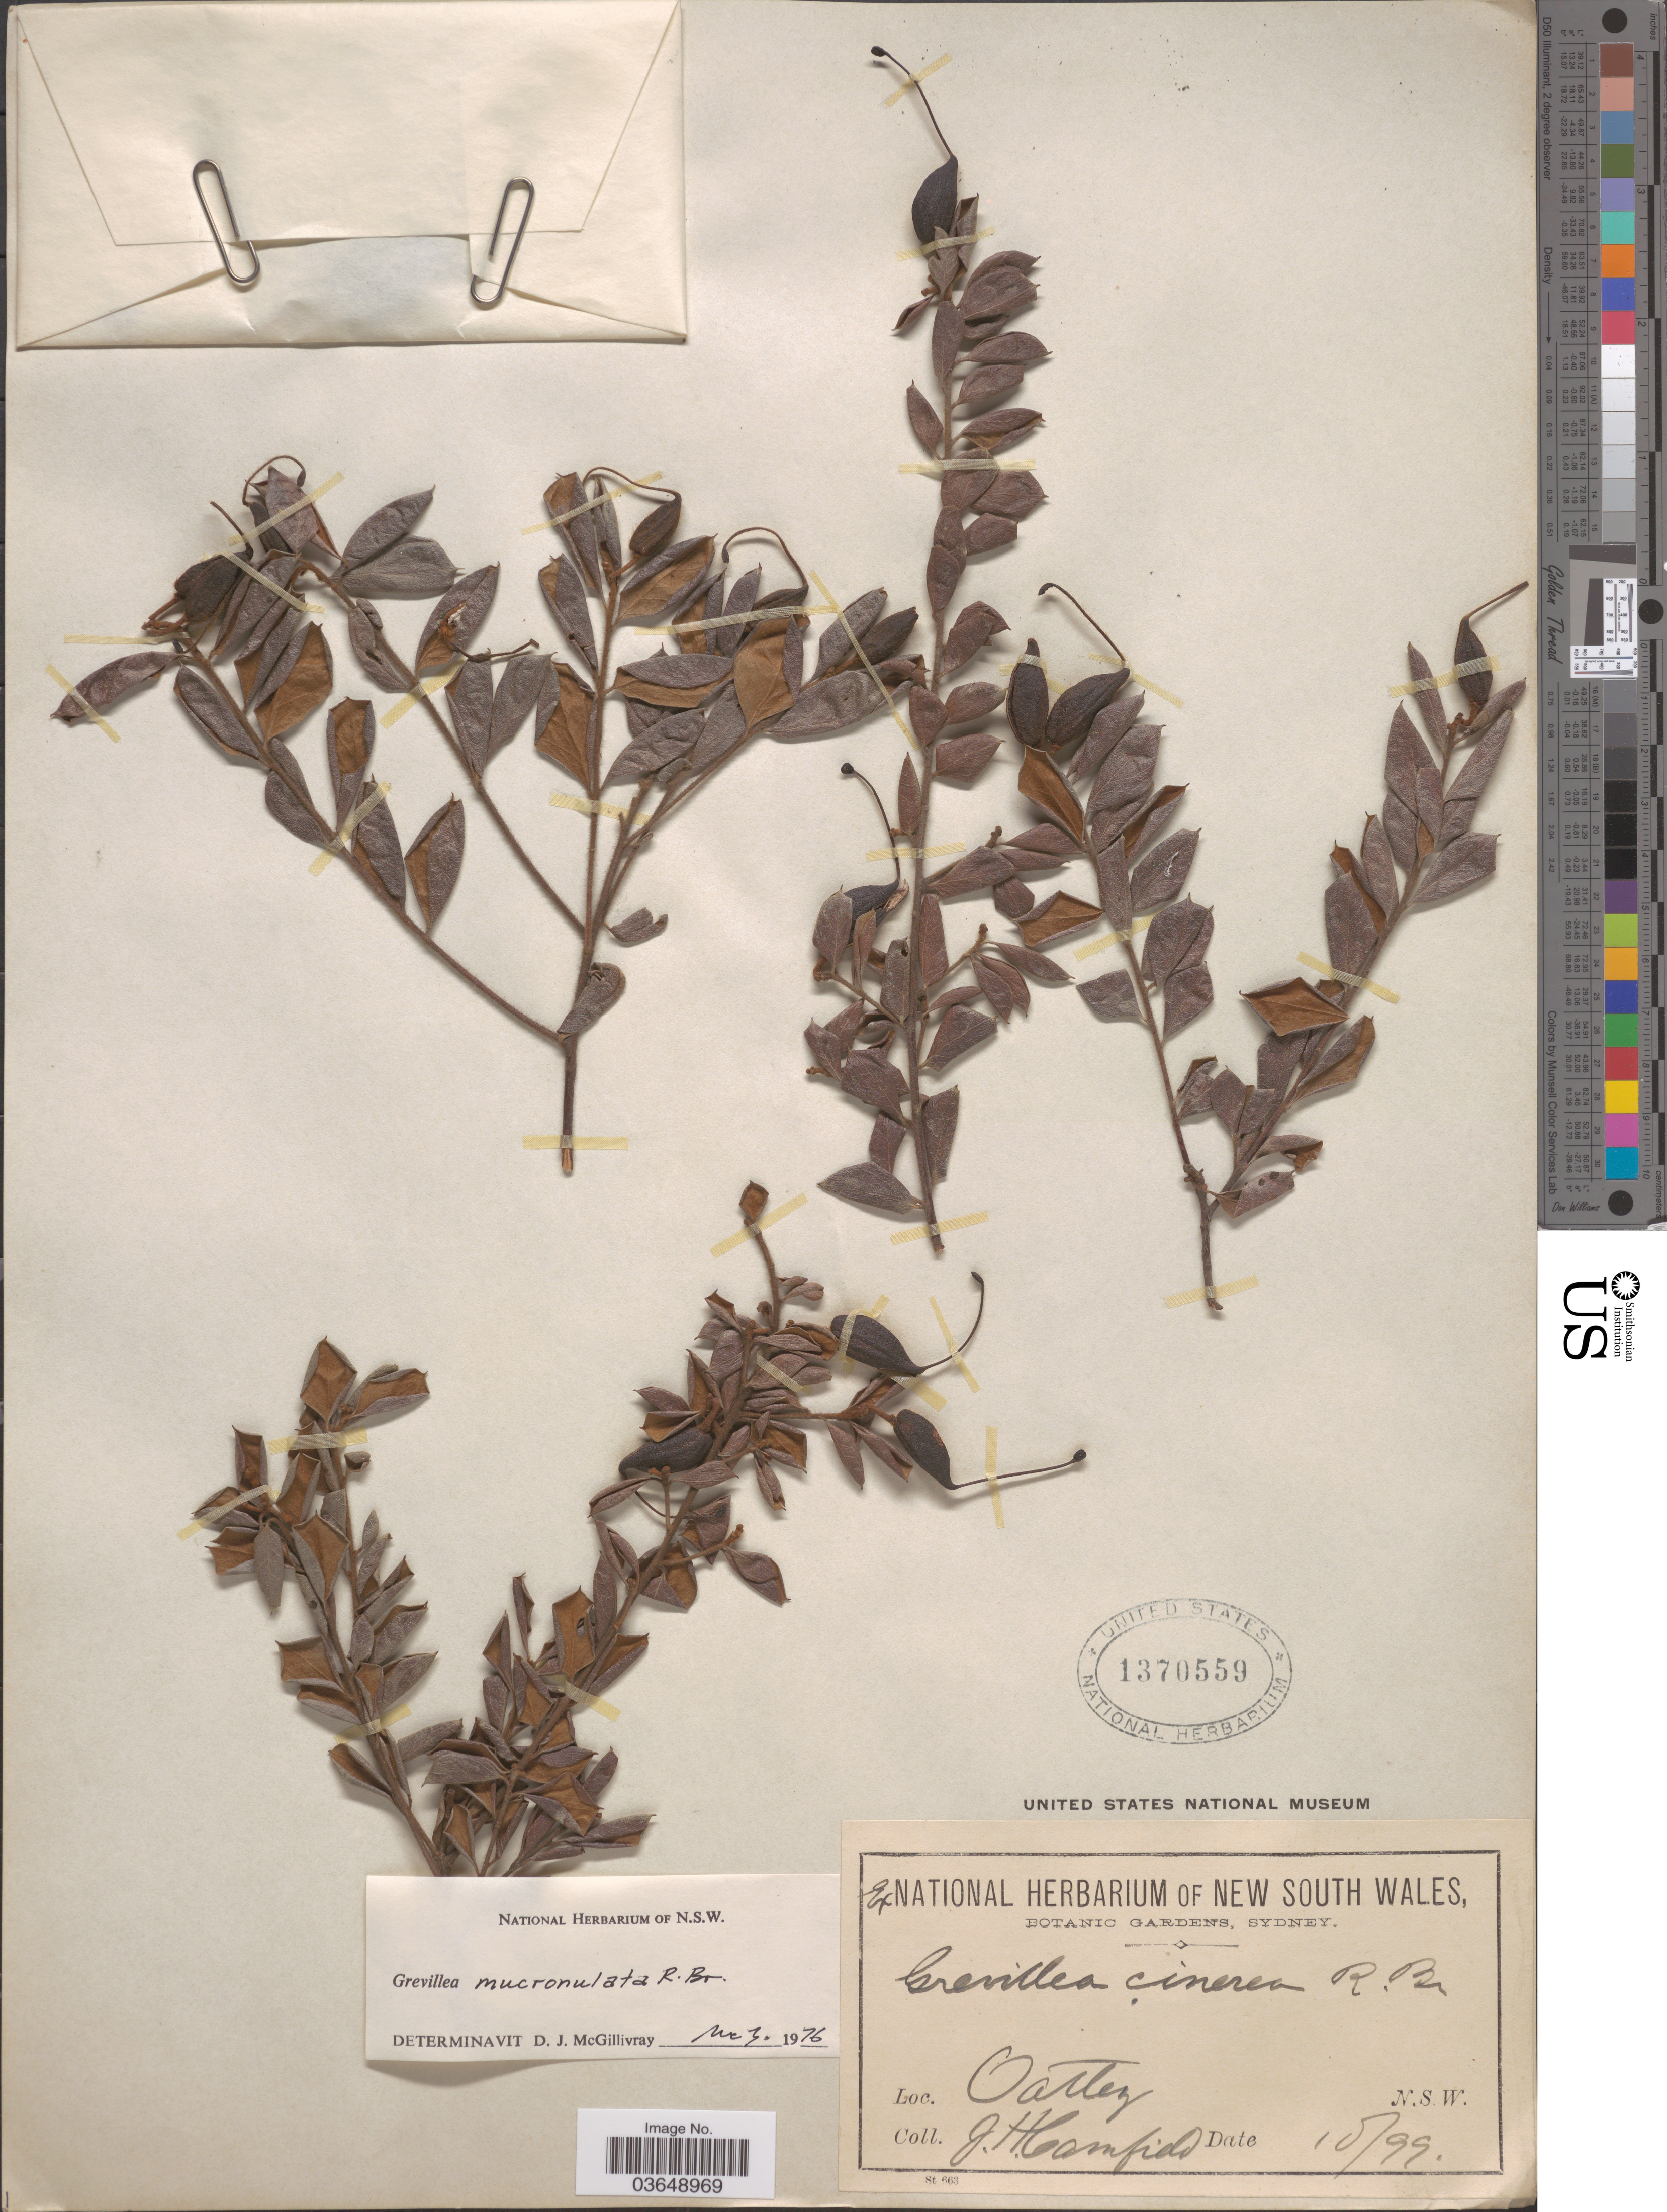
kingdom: Plantae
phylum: Tracheophyta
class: Magnoliopsida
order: Proteales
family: Proteaceae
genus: Grevillea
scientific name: Grevillea mucronulata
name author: R. Br.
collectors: J. Camfield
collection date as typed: Transcribed d/m/y: /10/99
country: Australia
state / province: New South Wales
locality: Oatley.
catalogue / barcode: US 1370559